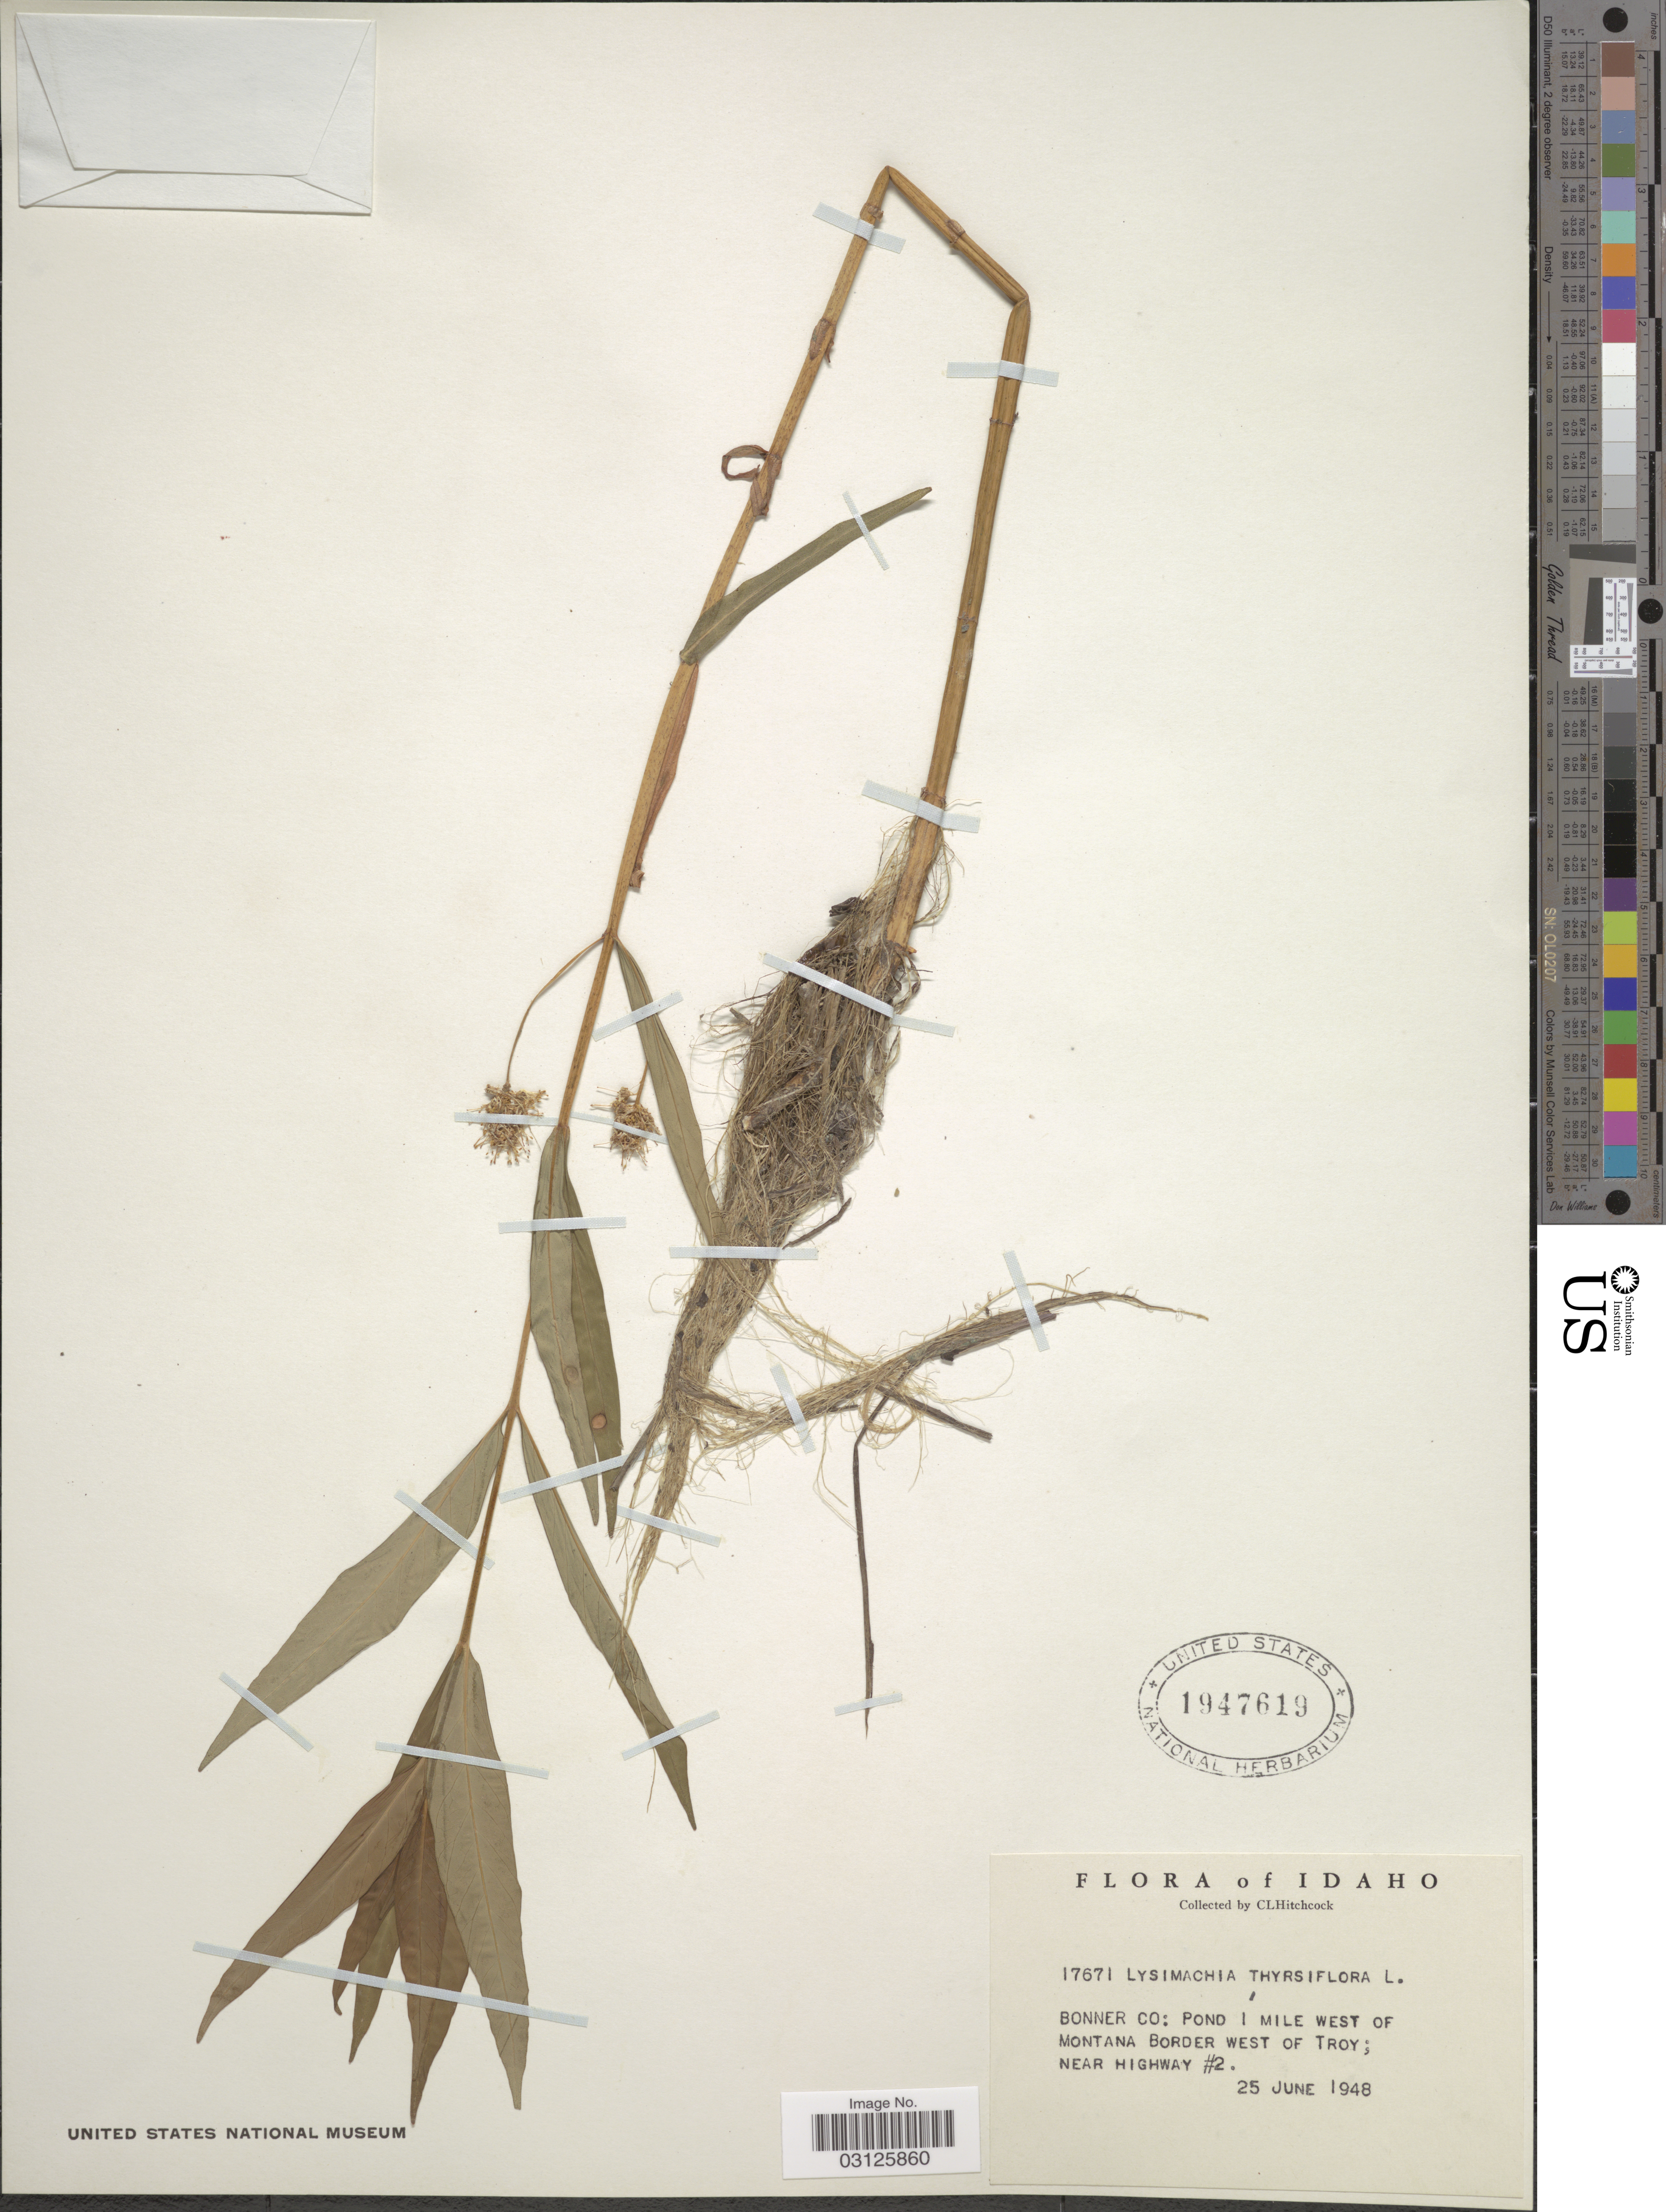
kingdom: Plantae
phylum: Tracheophyta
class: Magnoliopsida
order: Ericales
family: Primulaceae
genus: Lysimachia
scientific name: Lysimachia thyrsiflora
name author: L.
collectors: C. L. Hitchcock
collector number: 17671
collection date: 1948-06-25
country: United States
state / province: Idaho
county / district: Bonner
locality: Pond 1 mile west of Montana Border west of Troy; near Highway #2.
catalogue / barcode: US 1947619